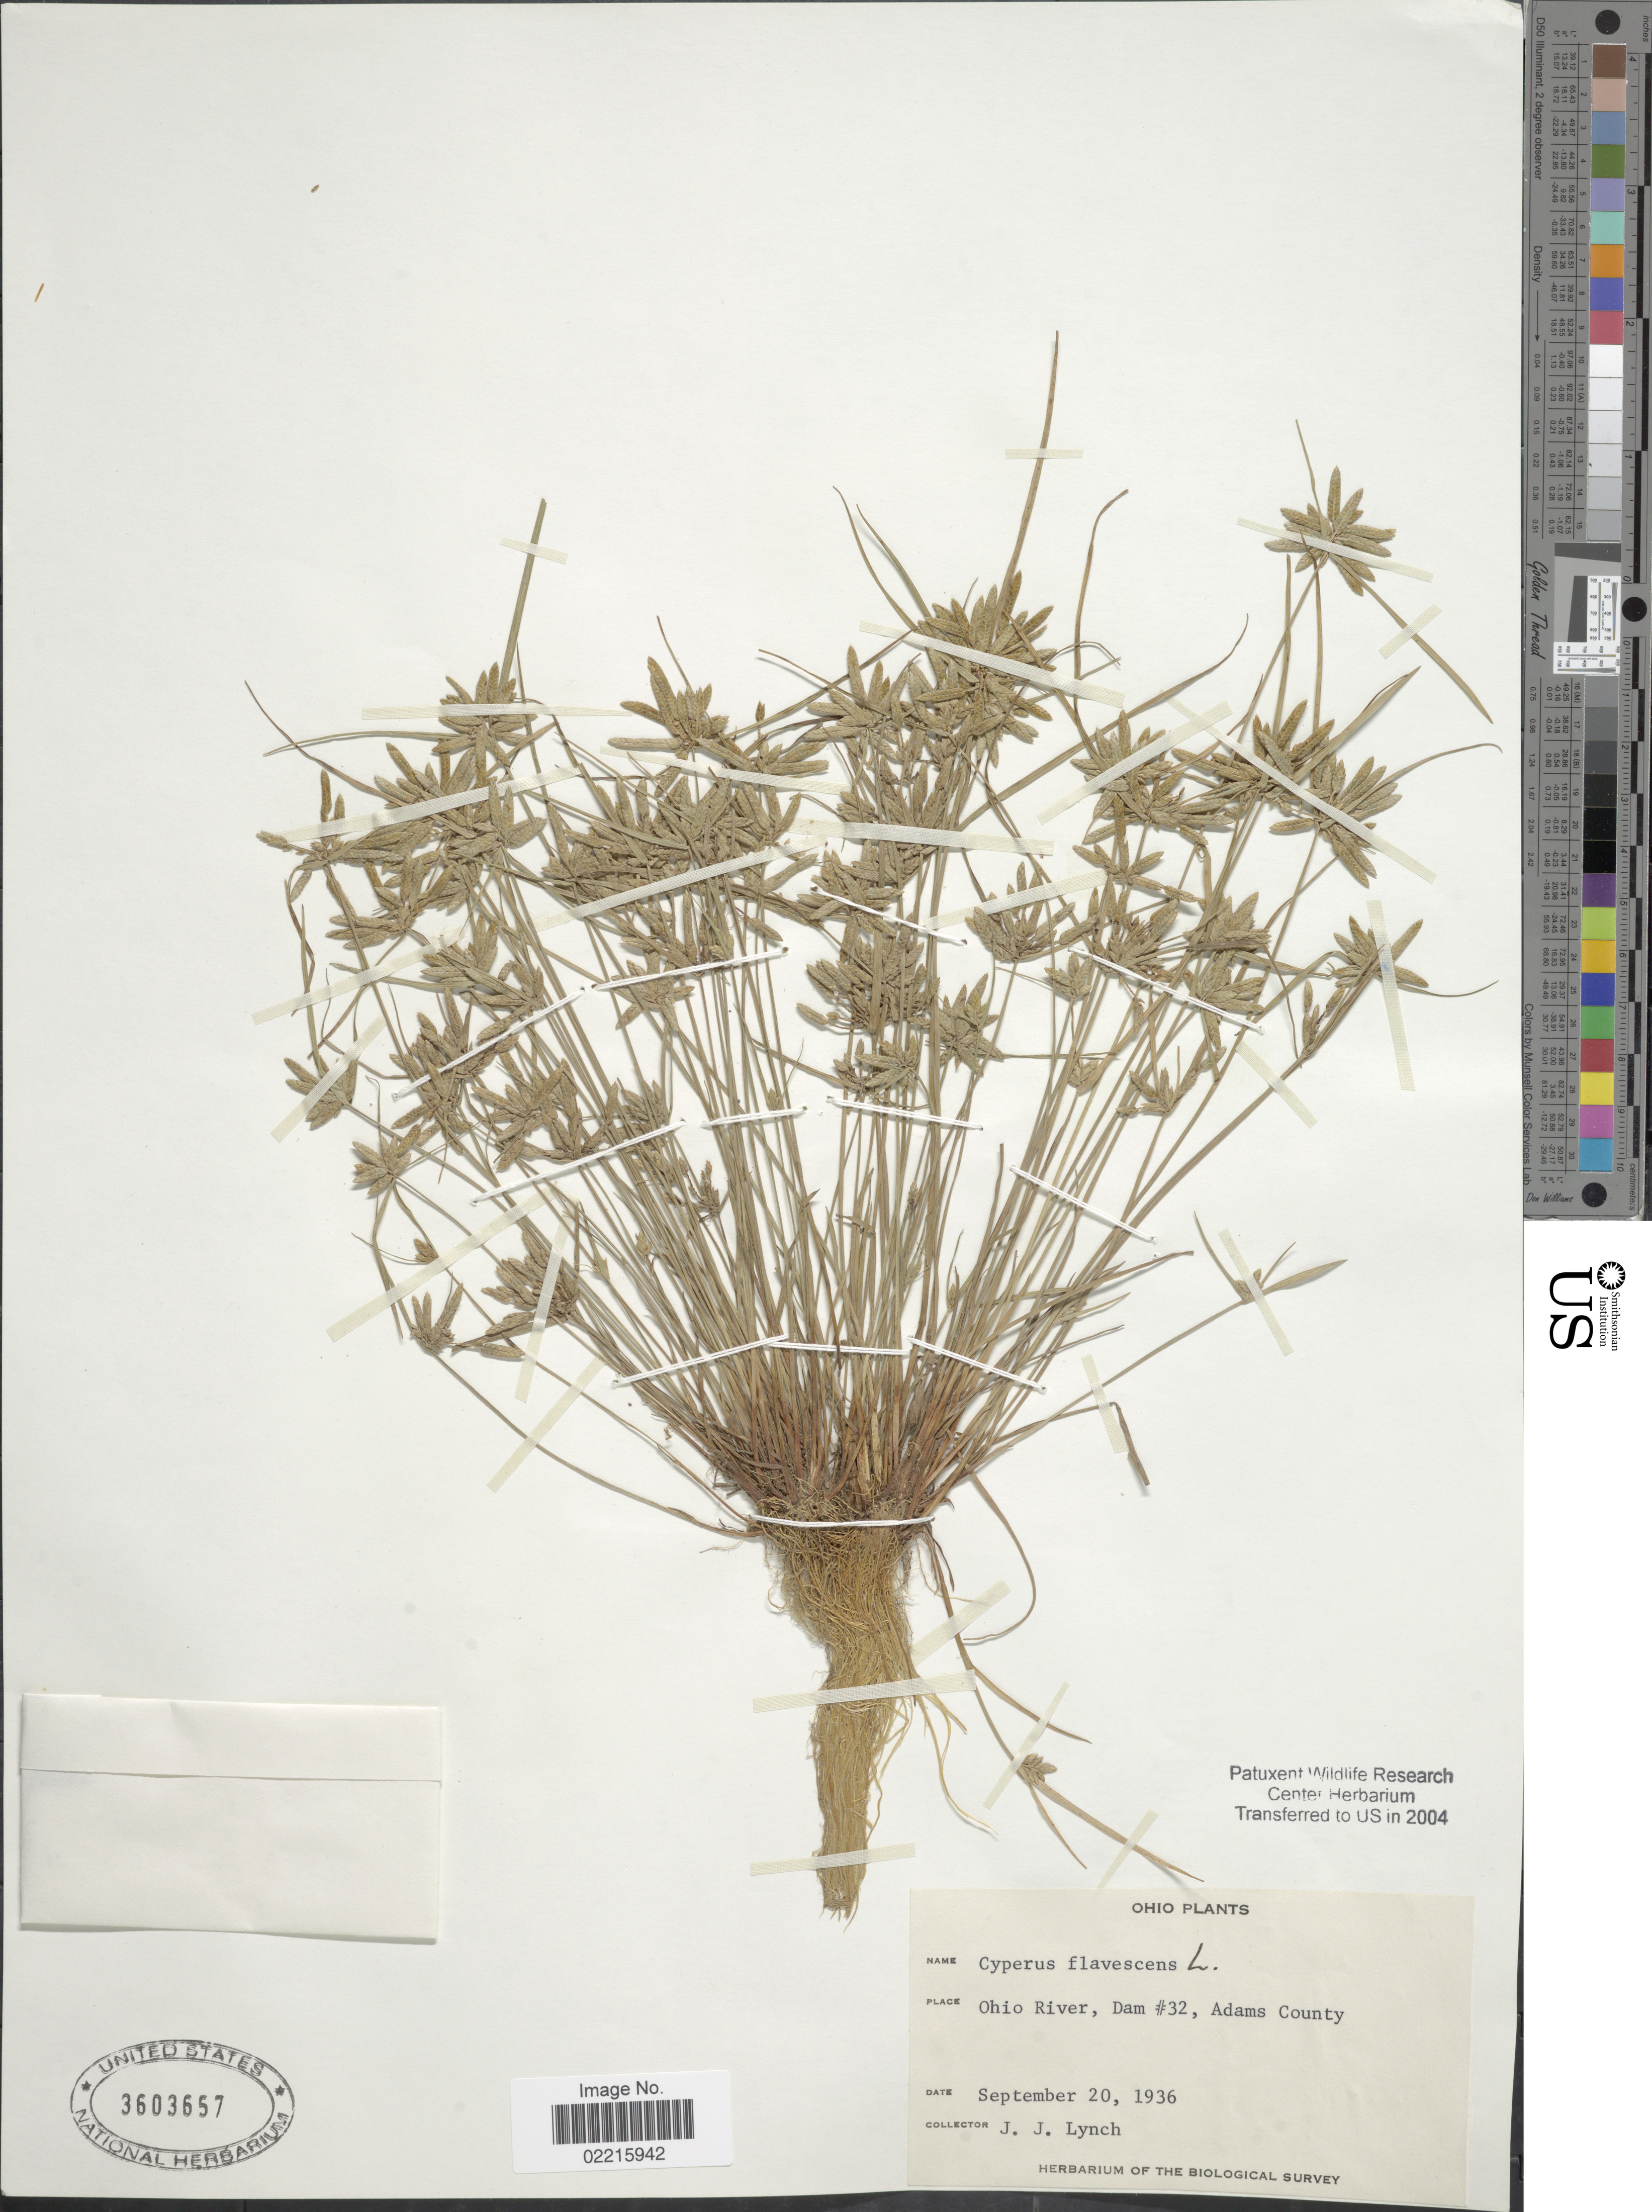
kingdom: Plantae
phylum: Tracheophyta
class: Liliopsida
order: Poales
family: Cyperaceae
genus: Cyperus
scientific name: Cyperus flavescens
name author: L.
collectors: J. Lynch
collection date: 1936-09-20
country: United States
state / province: Ohio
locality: Ohio River, Dam #32, Adams County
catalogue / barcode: US 3603657